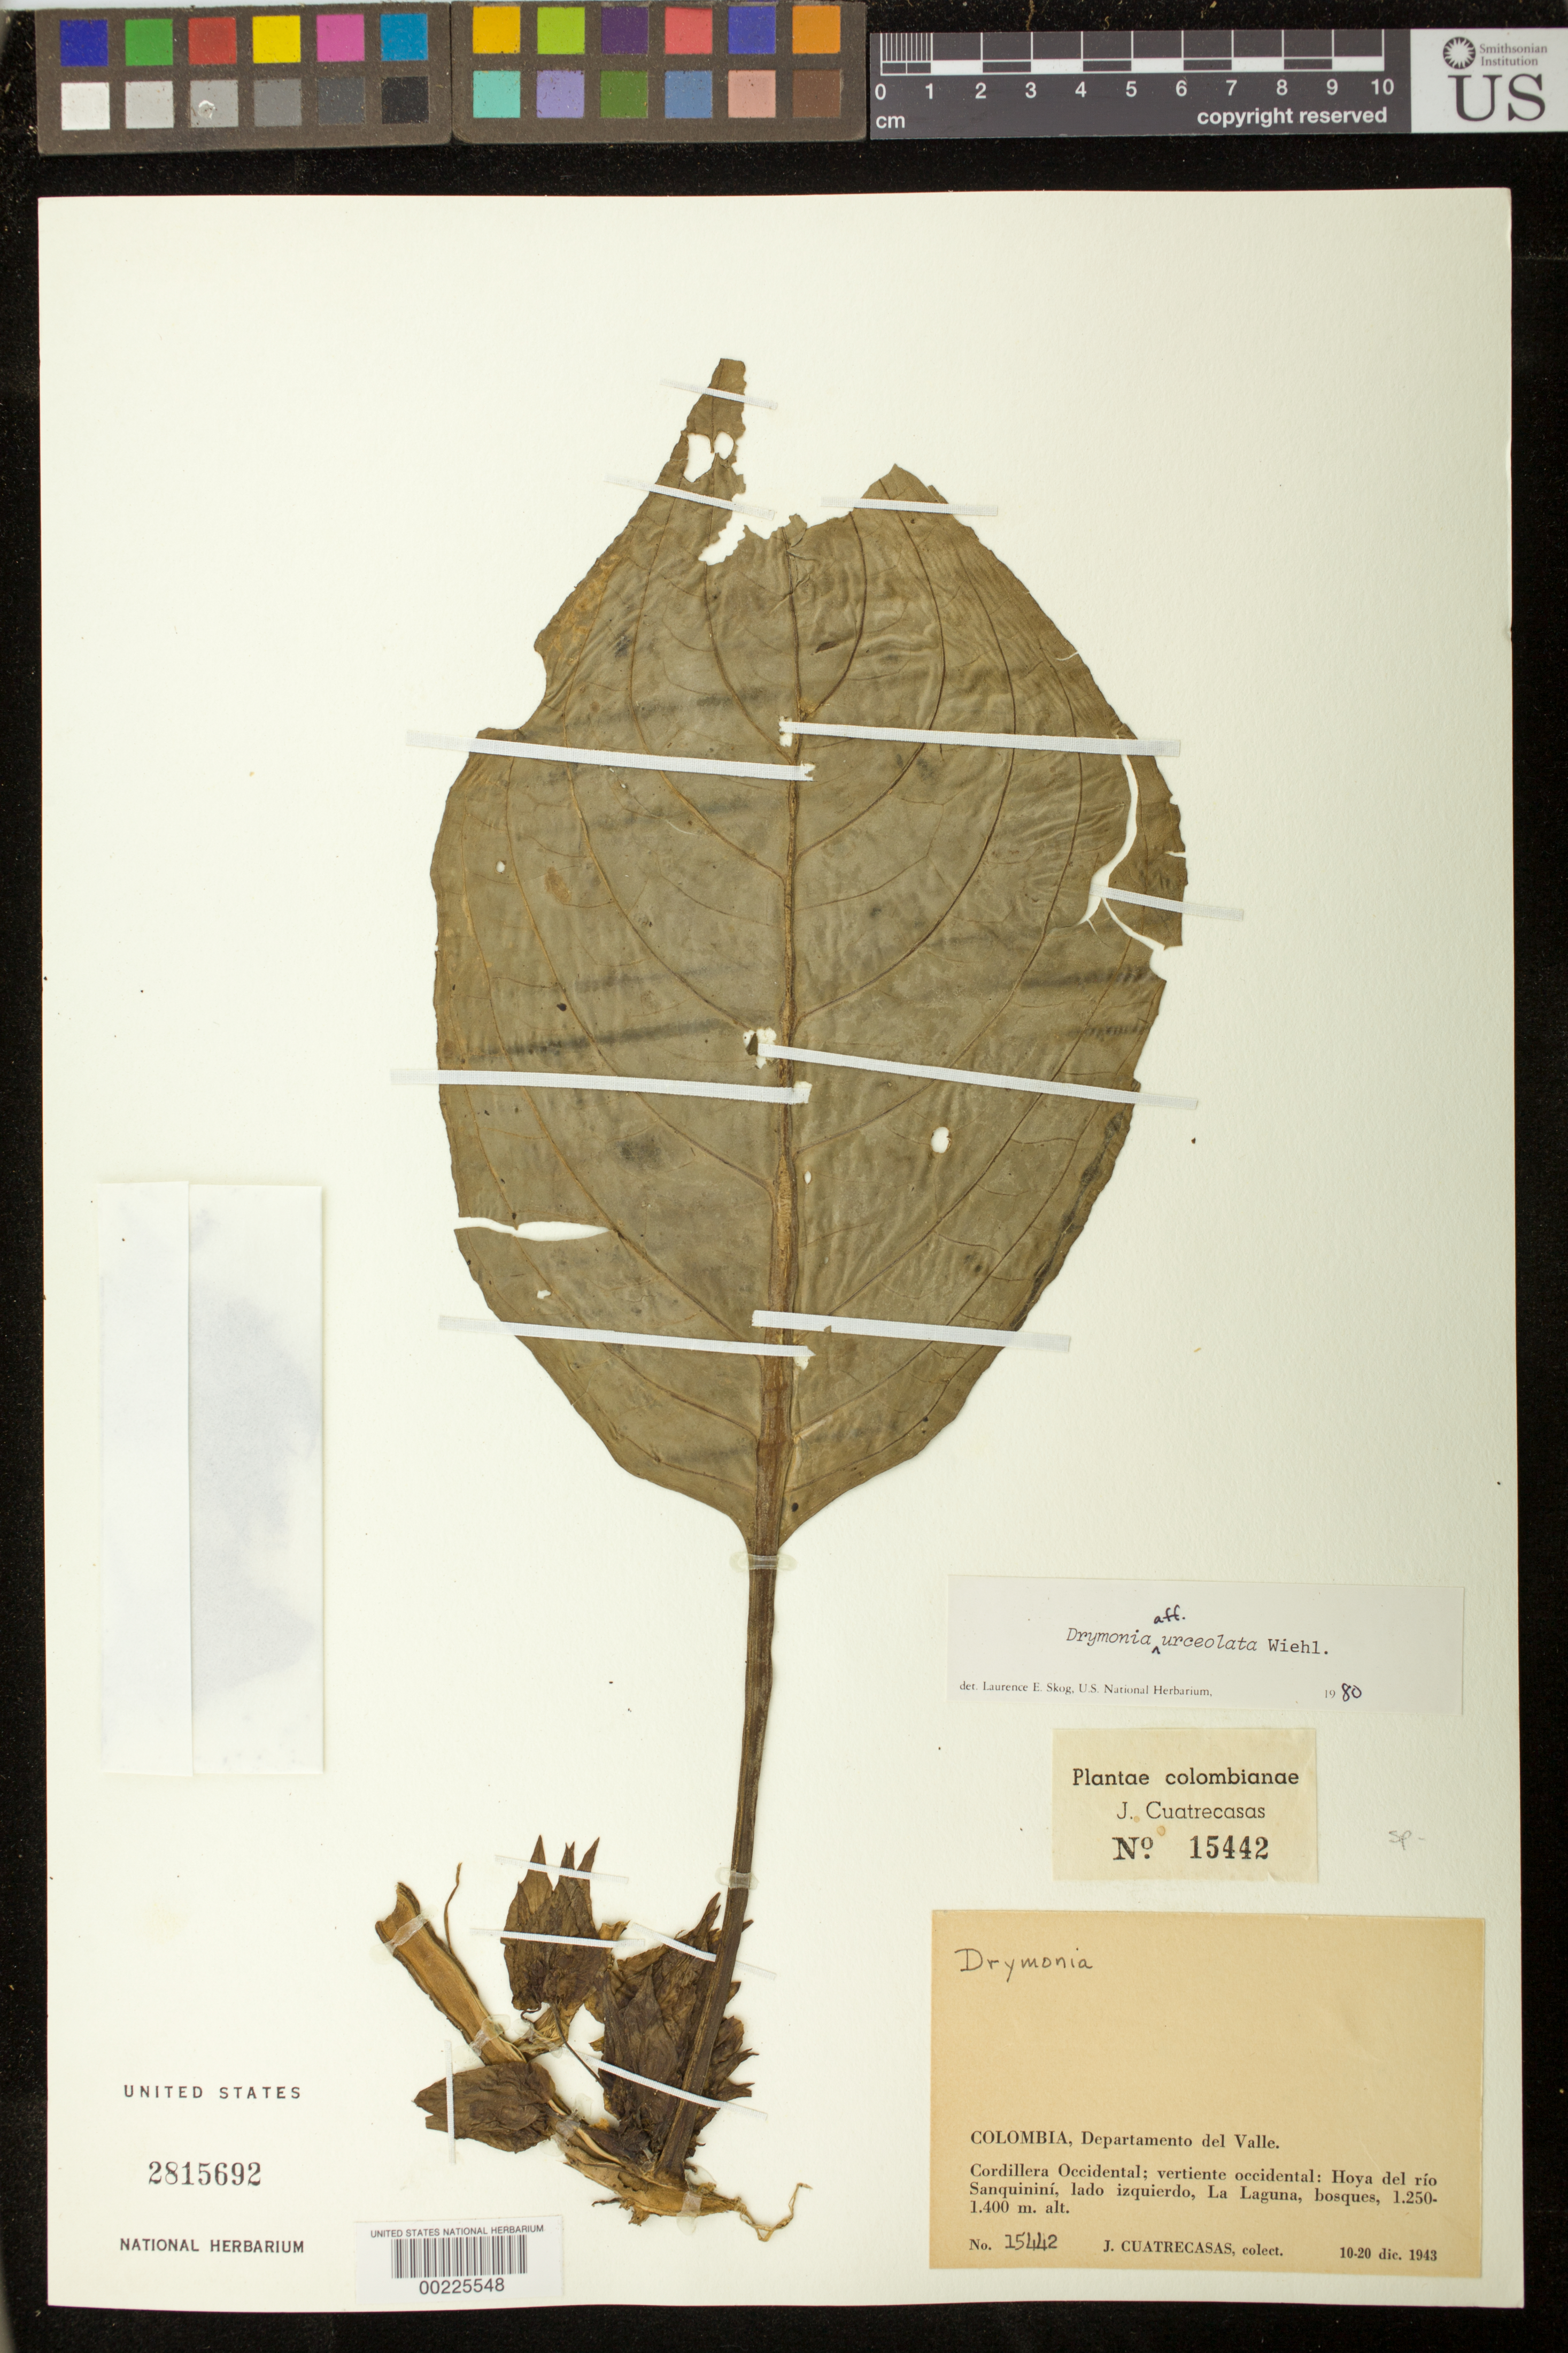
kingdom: Plantae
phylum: Tracheophyta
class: Magnoliopsida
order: Lamiales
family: Gesneriaceae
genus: Drymonia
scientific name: Drymonia urceolata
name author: Wiehler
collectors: J. Cuatrecasas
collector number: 15442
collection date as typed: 10-20 Dec 1943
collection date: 1943-12-10/1943-12-20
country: Colombia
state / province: Valle del Cauca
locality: Cordillera Oriental, western slope, bank of Rio Sanquinini, left hand side, La Laguna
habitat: Forests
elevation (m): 1250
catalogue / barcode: US 2815692